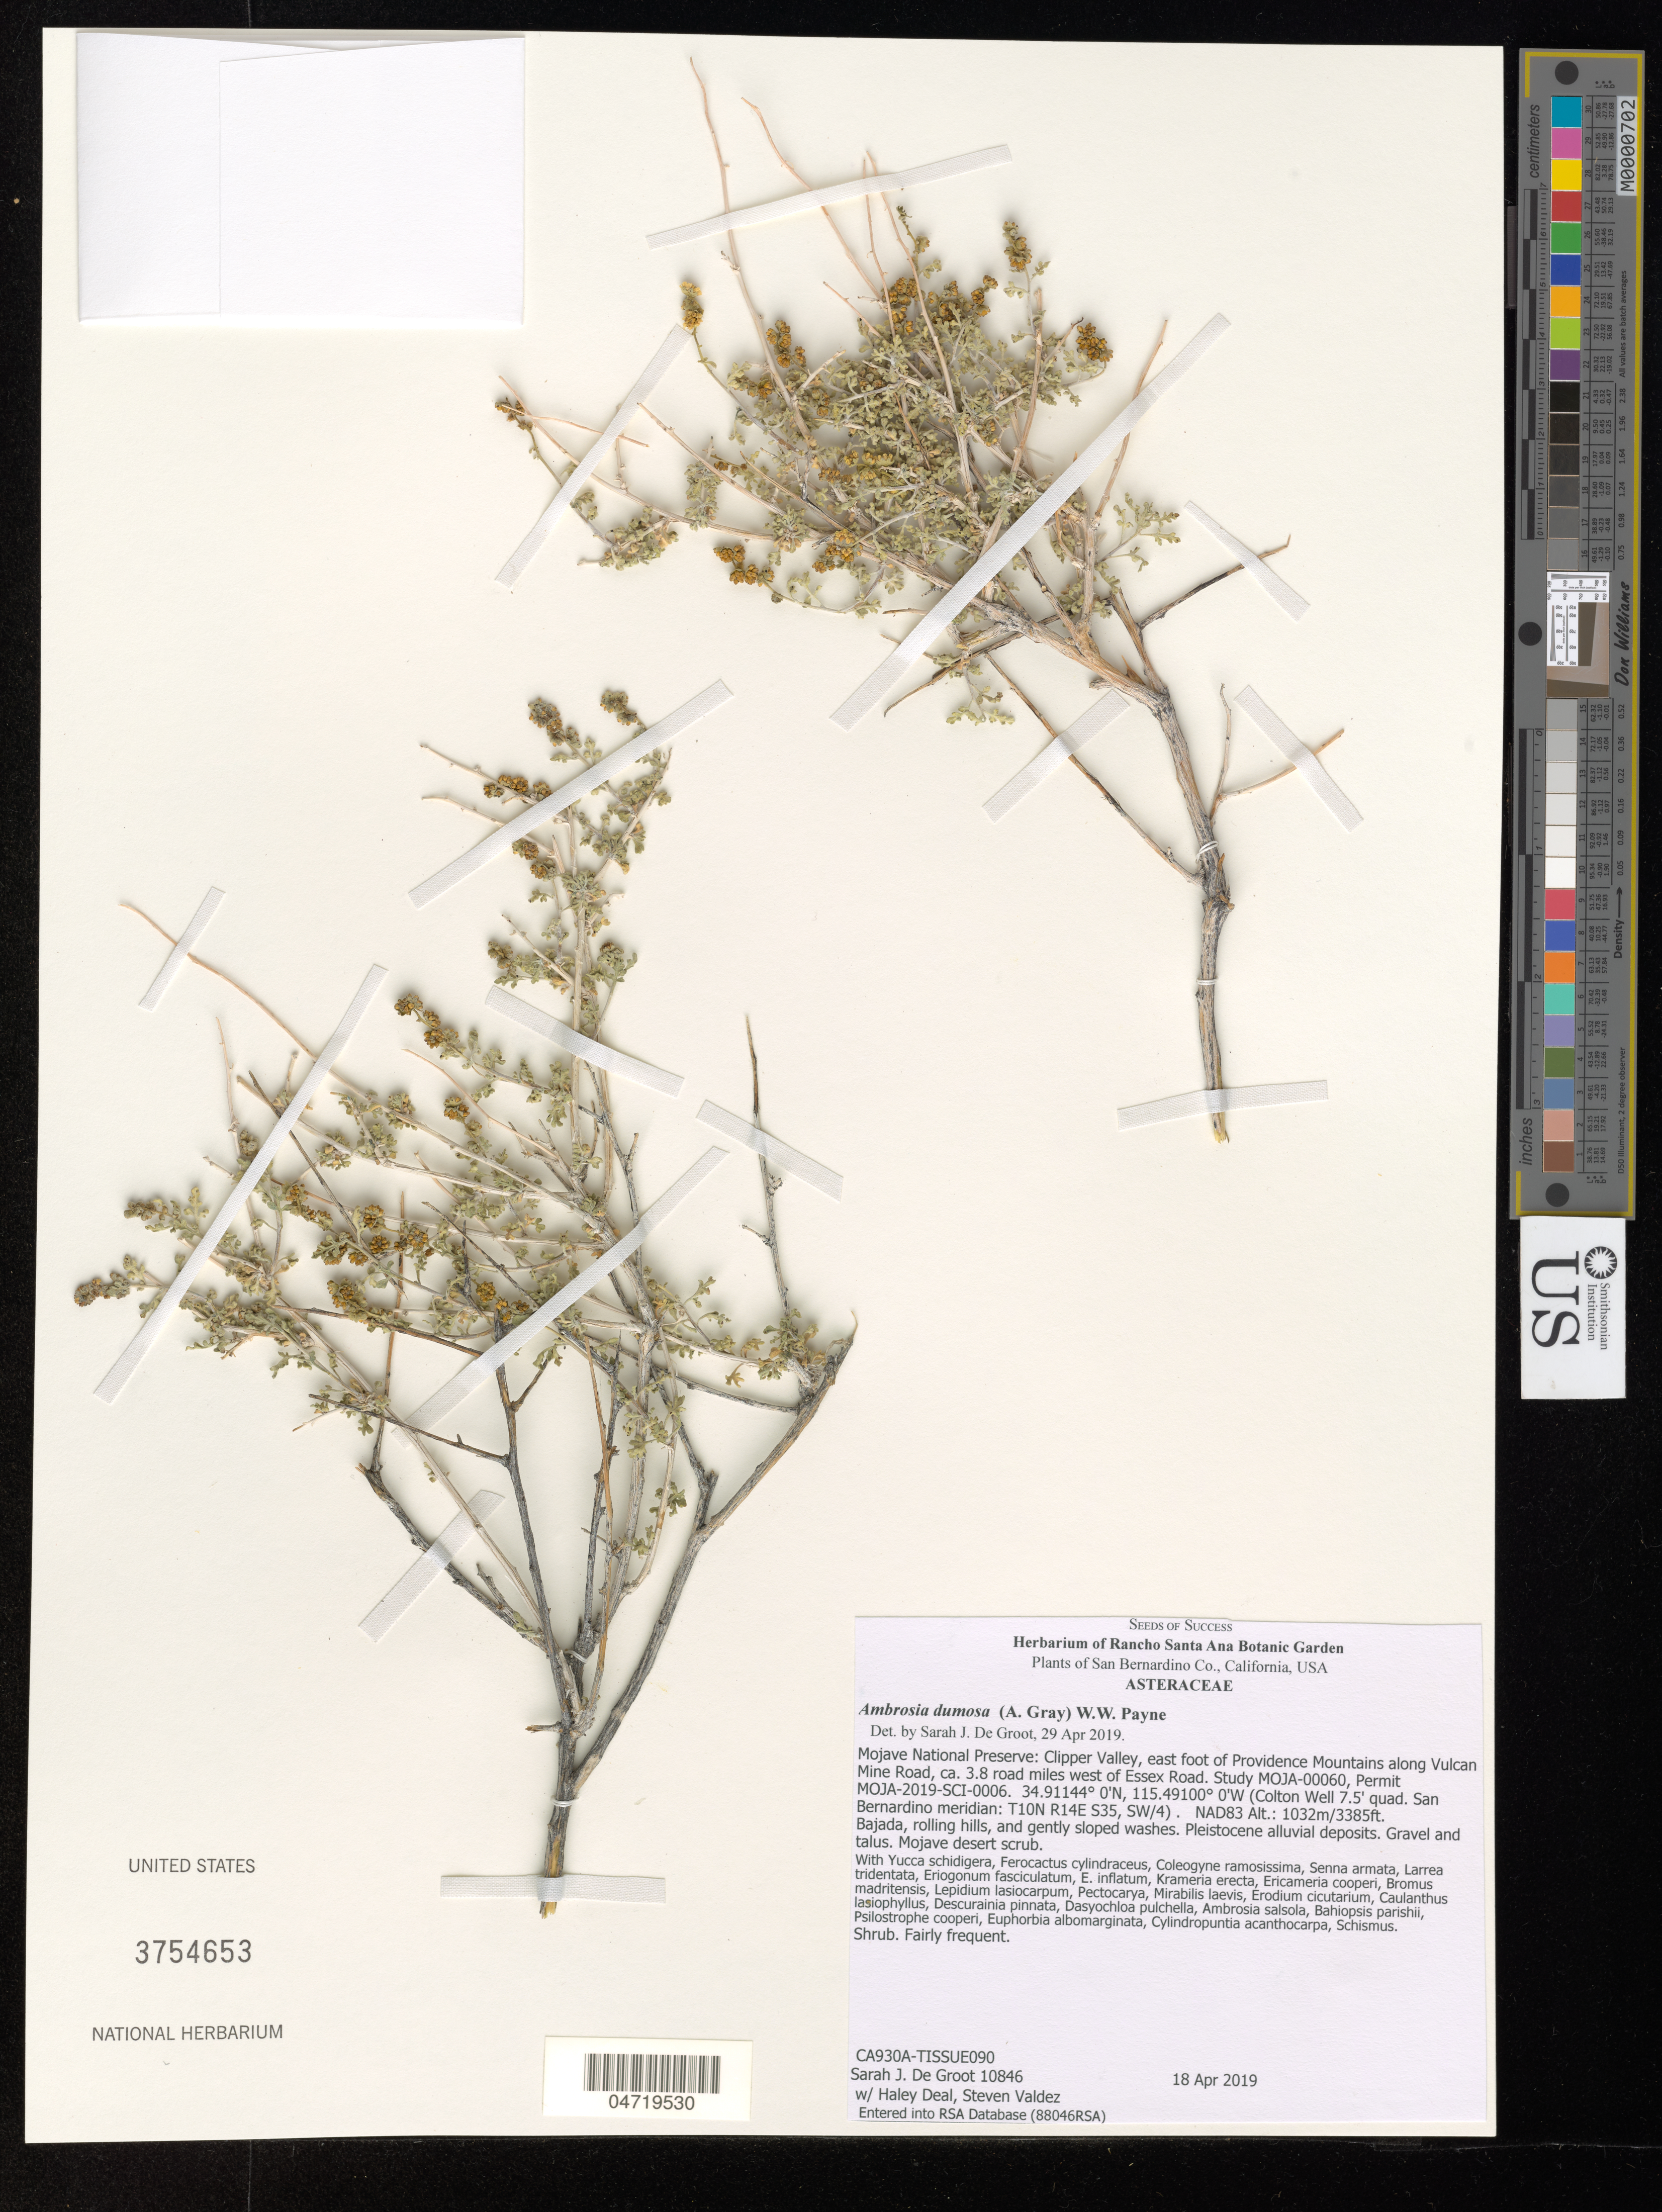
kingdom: Plantae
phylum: Tracheophyta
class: Magnoliopsida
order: Asterales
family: Asteraceae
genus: Ambrosia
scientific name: Ambrosia dumosa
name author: (A. Gray) W.W.Payne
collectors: S. De Groot, H. Deal & J. Miladin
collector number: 10846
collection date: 2019-04-18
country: United States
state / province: California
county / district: San Bernardino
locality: San Bernardino Co. Mojave National Preserve: Clipper Valley, east foot of Providence Mountains along Vulcan Mine Road, ca. 3.8 road miles west of Essex Road. Study MOJA-00060, Permit MOJA-2019-SCI-0006. (Colton Well 7.5' quad. San Bernardino meridian: T10N R14E S35, SW/4). NAD83.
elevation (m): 1032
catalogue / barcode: US 3754653